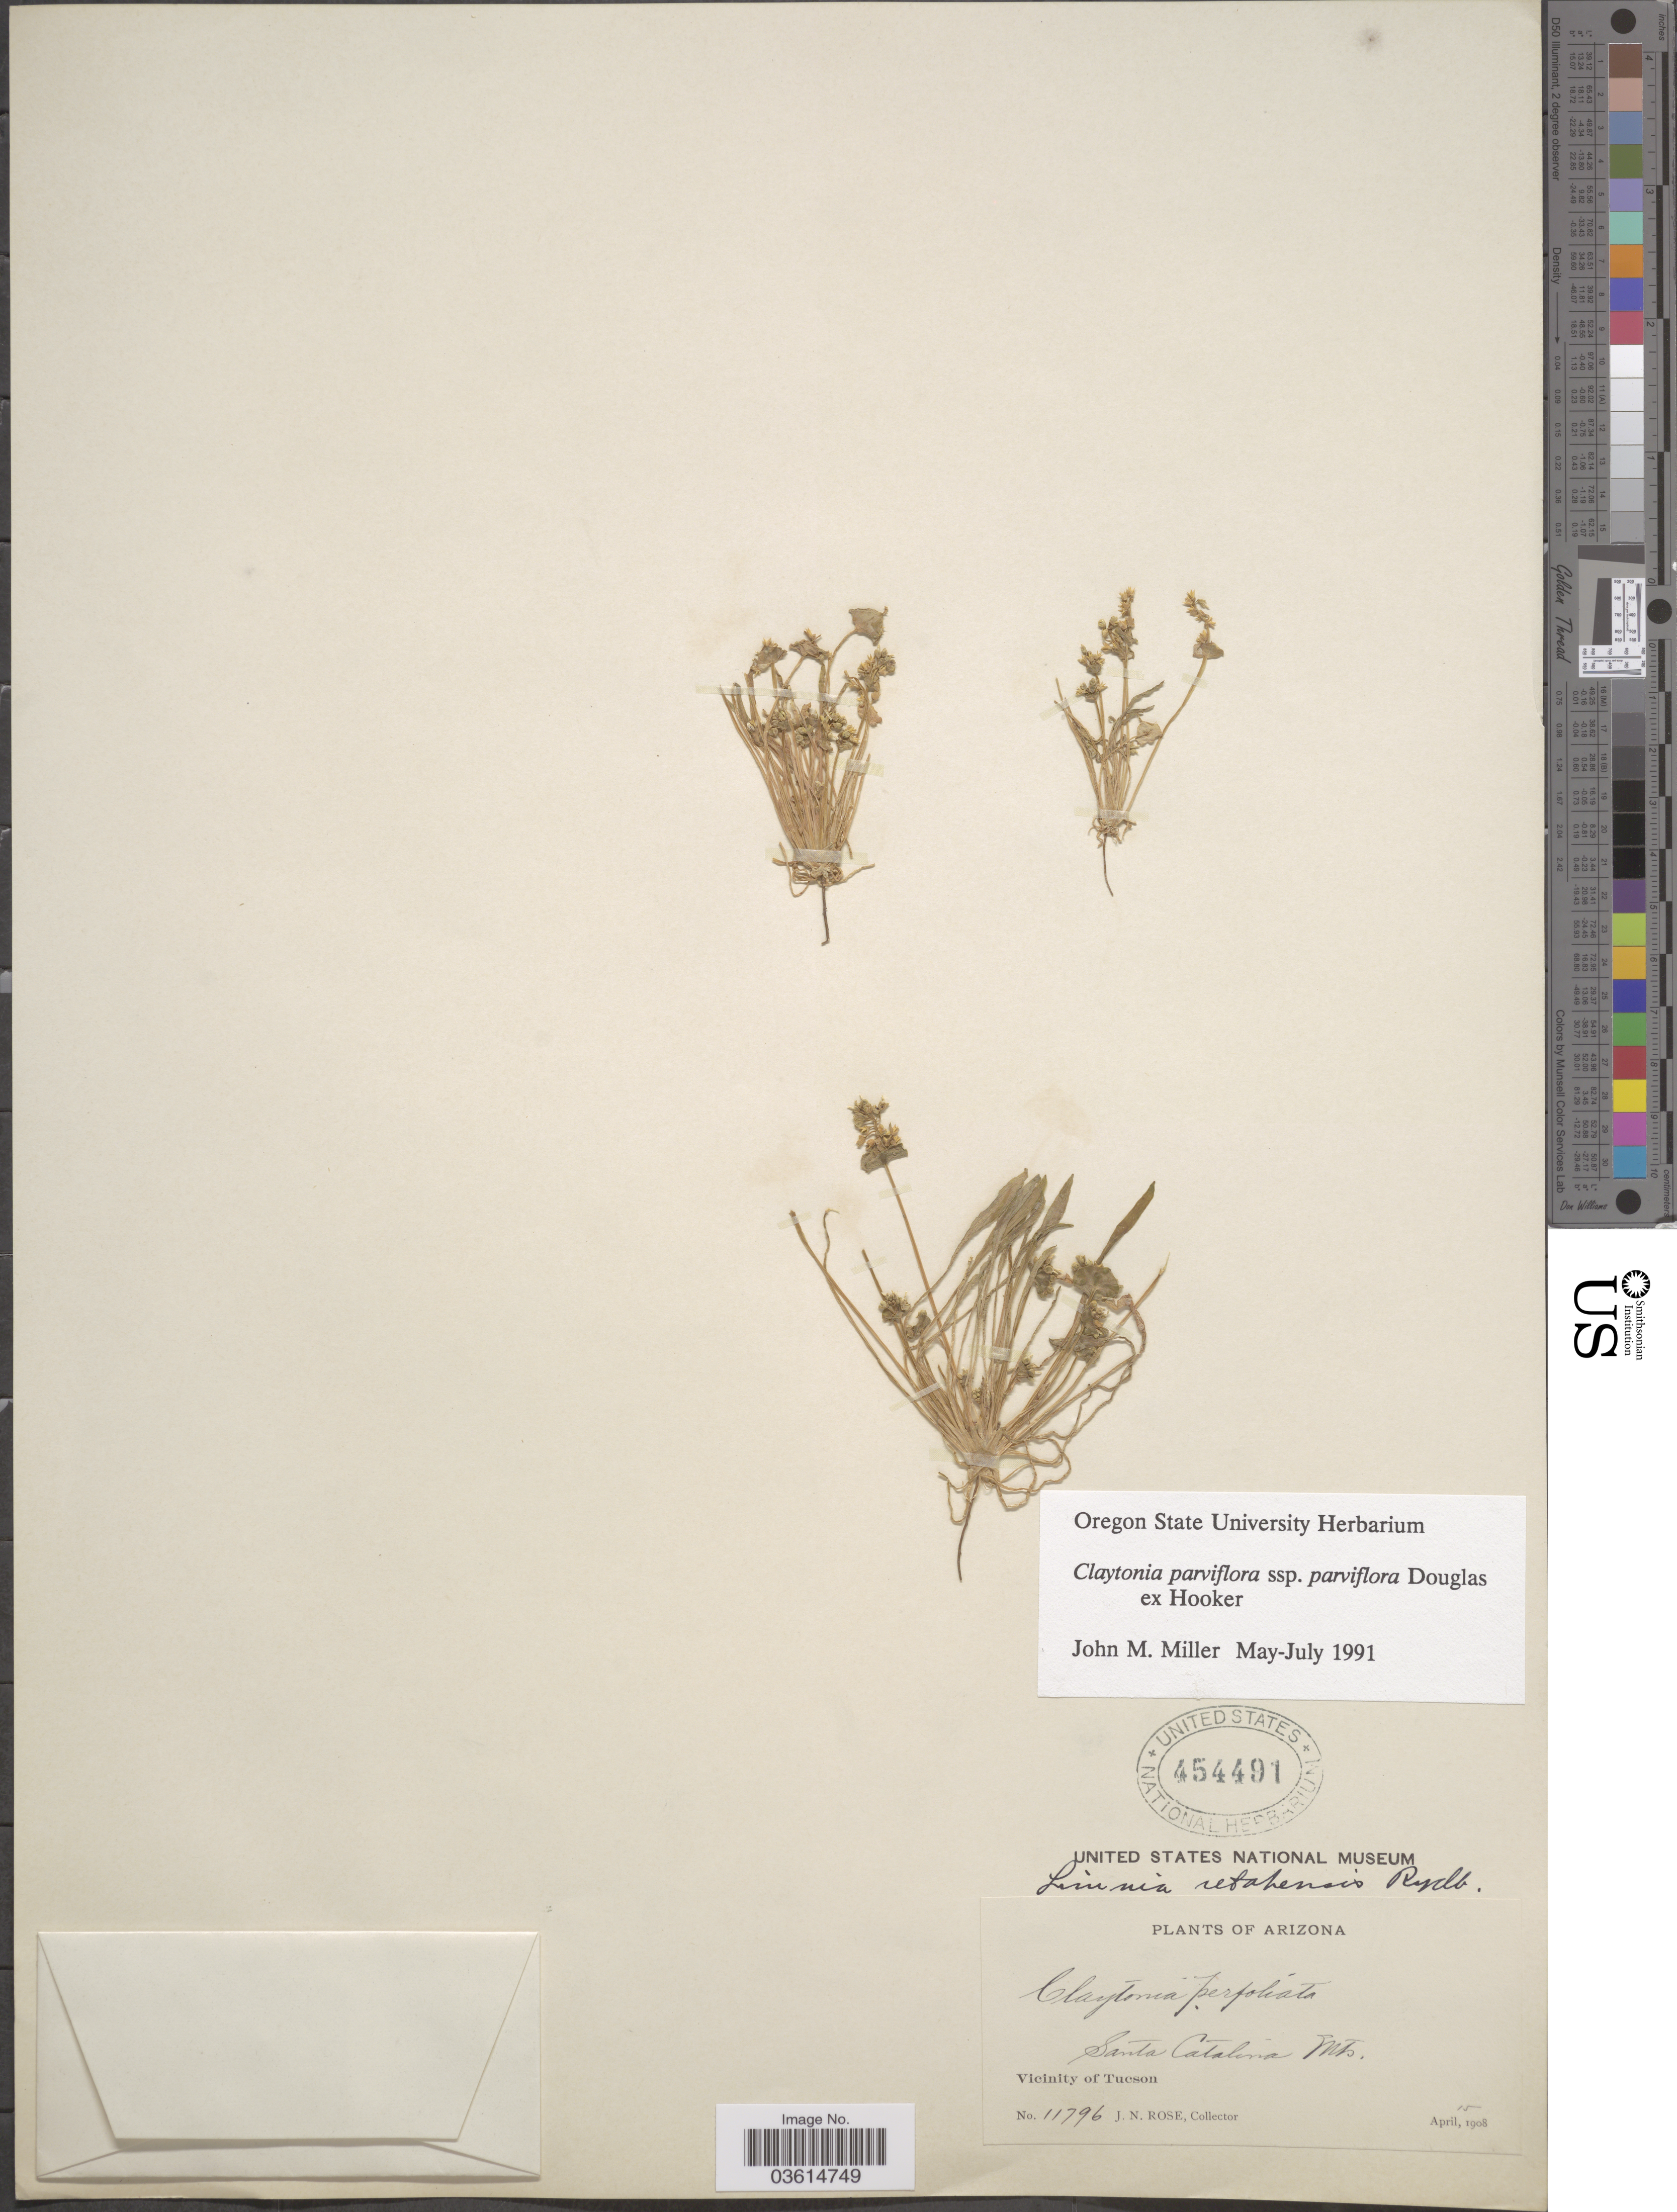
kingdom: Plantae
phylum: Tracheophyta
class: Magnoliopsida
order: Caryophyllales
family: Montiaceae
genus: Claytonia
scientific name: Claytonia parviflora subsp. parviflora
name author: Douglas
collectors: J. N. Rose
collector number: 11796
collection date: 1908-04-15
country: United States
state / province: Arizona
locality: Santa Catalina Mts. Vicinity of Tucson.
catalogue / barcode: US 454491